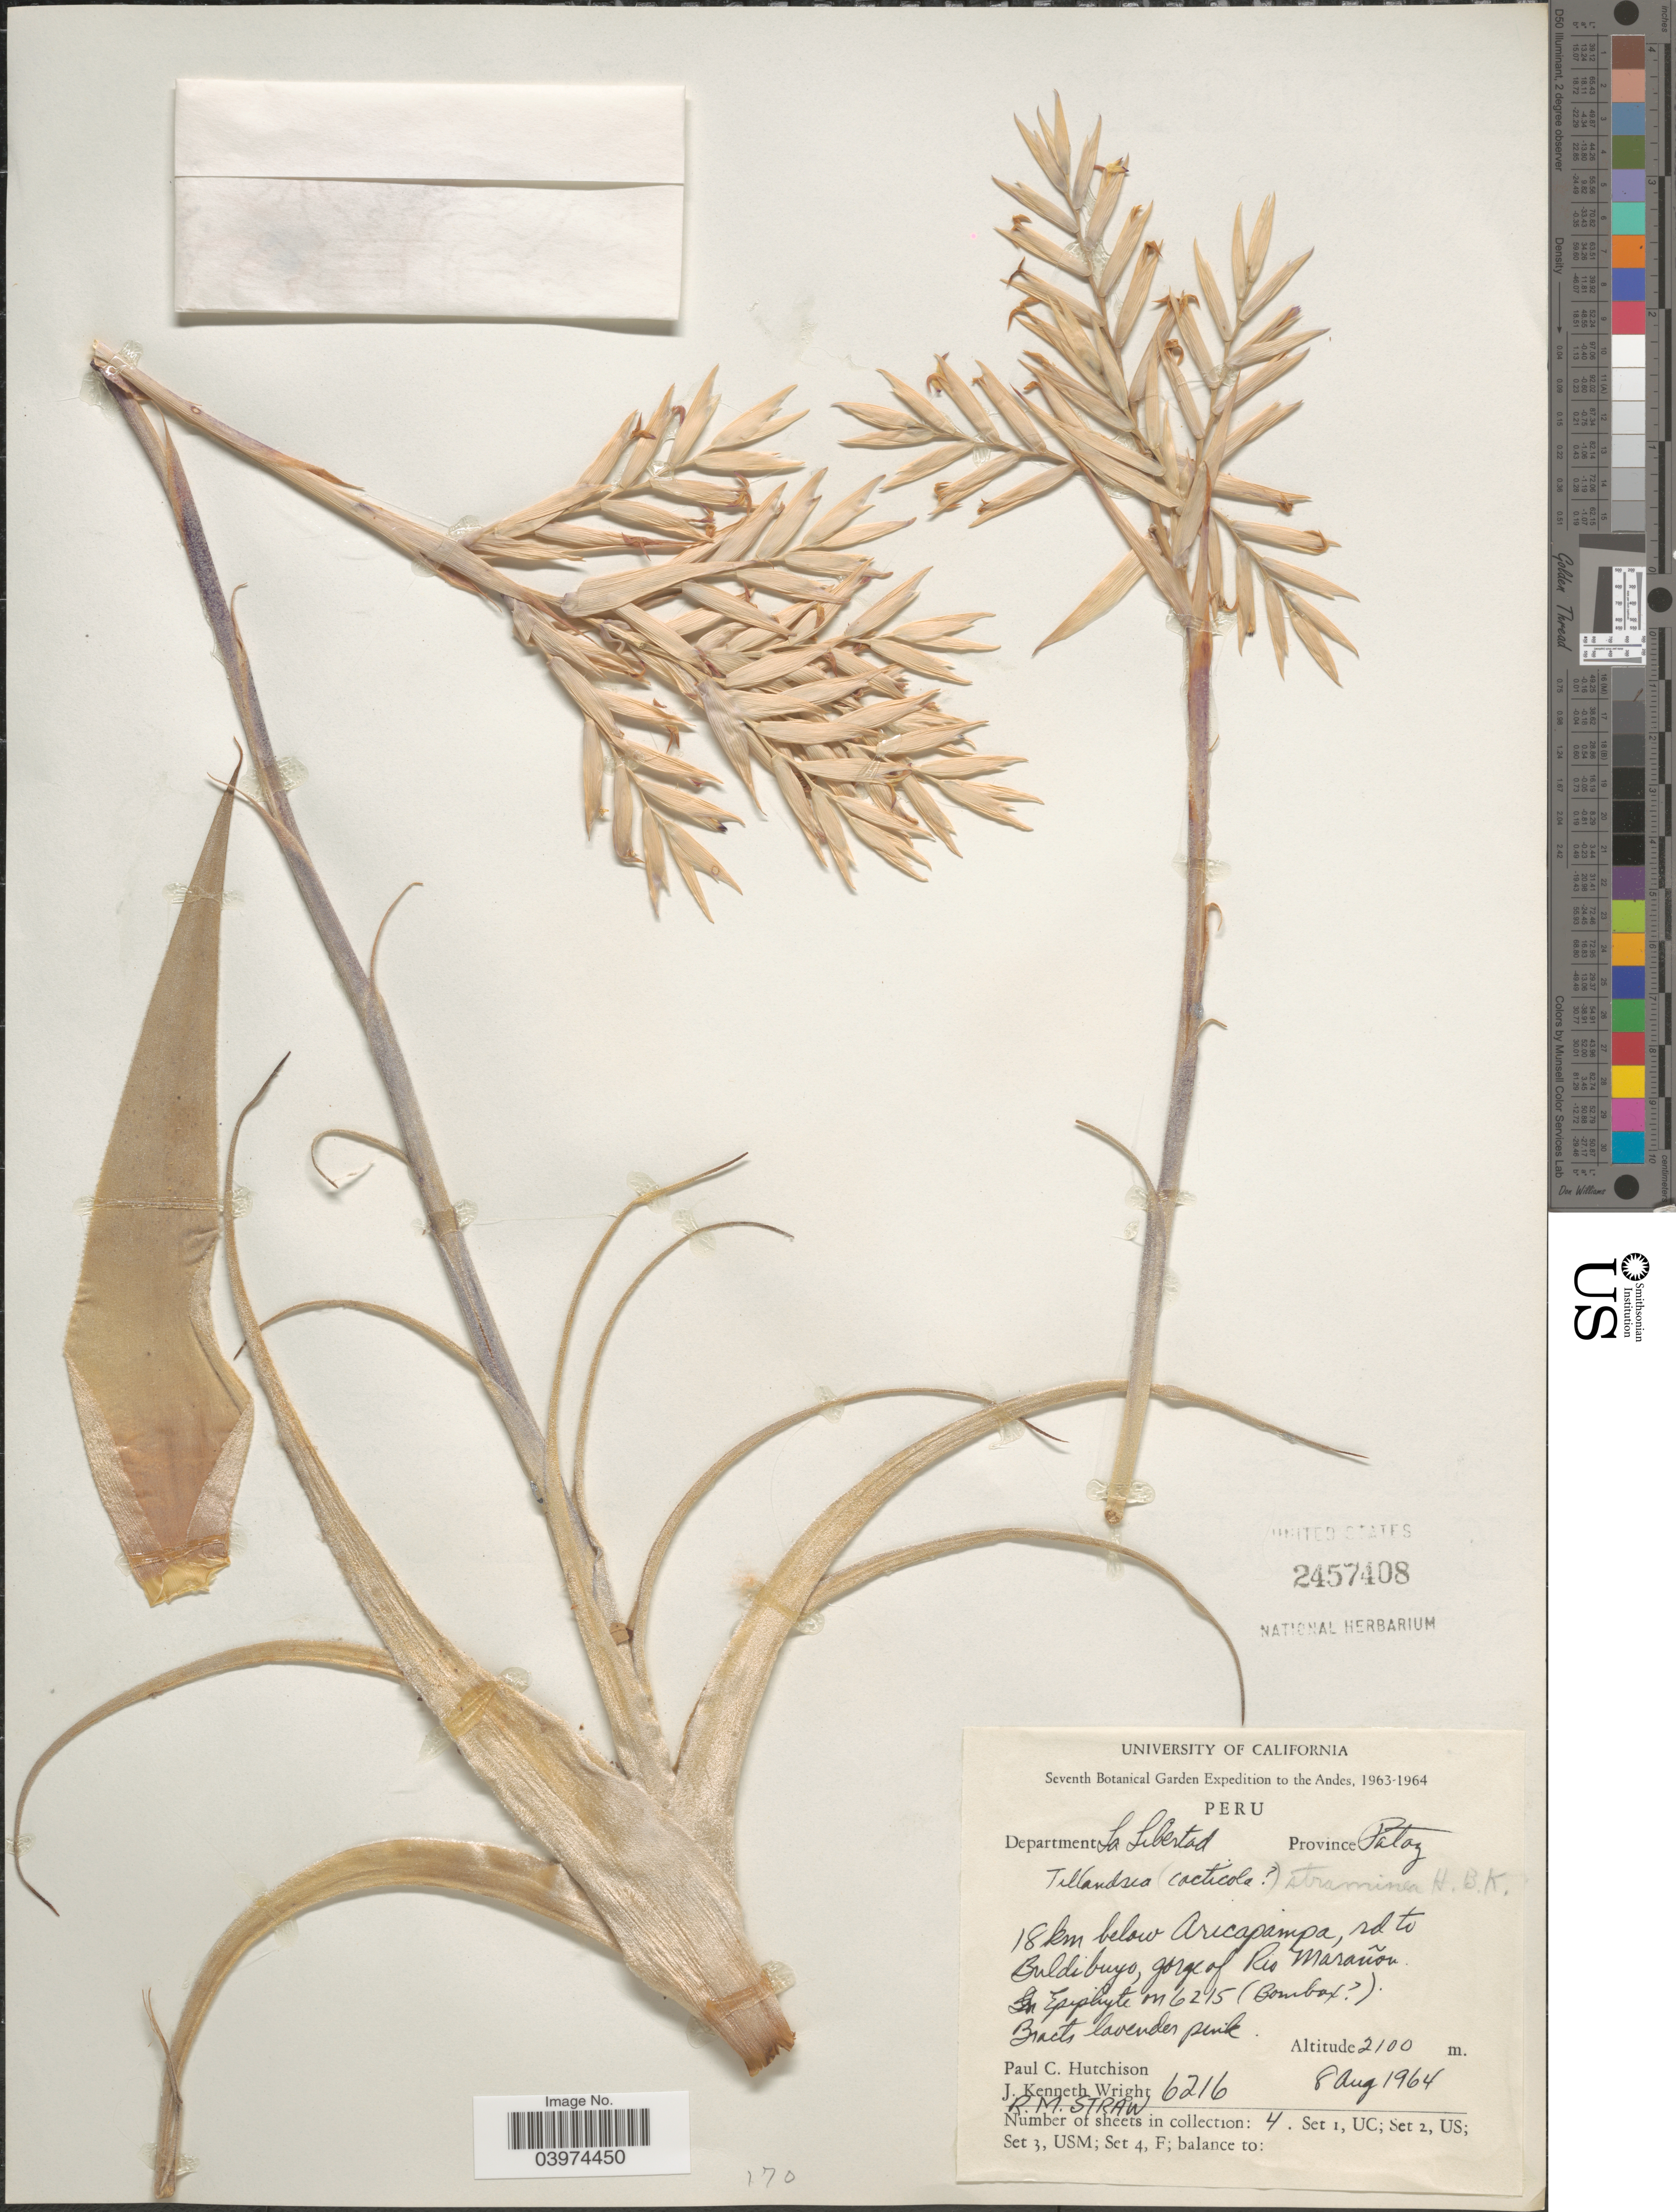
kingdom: Plantae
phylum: Tracheophyta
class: Liliopsida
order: Poales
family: Bromeliaceae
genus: Tillandsia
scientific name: Tillandsia straminea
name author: Kunth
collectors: P. C. Hutchison, J. K. Wright & R. M. Straw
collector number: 6216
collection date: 1964-08-08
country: Peru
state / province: La Libertad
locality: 18 km. below Aricapampa, rd. to Buldibuyo, gorge of Rio Marañon, Province Pataz, Department La Libertad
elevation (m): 2100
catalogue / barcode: US 2457408